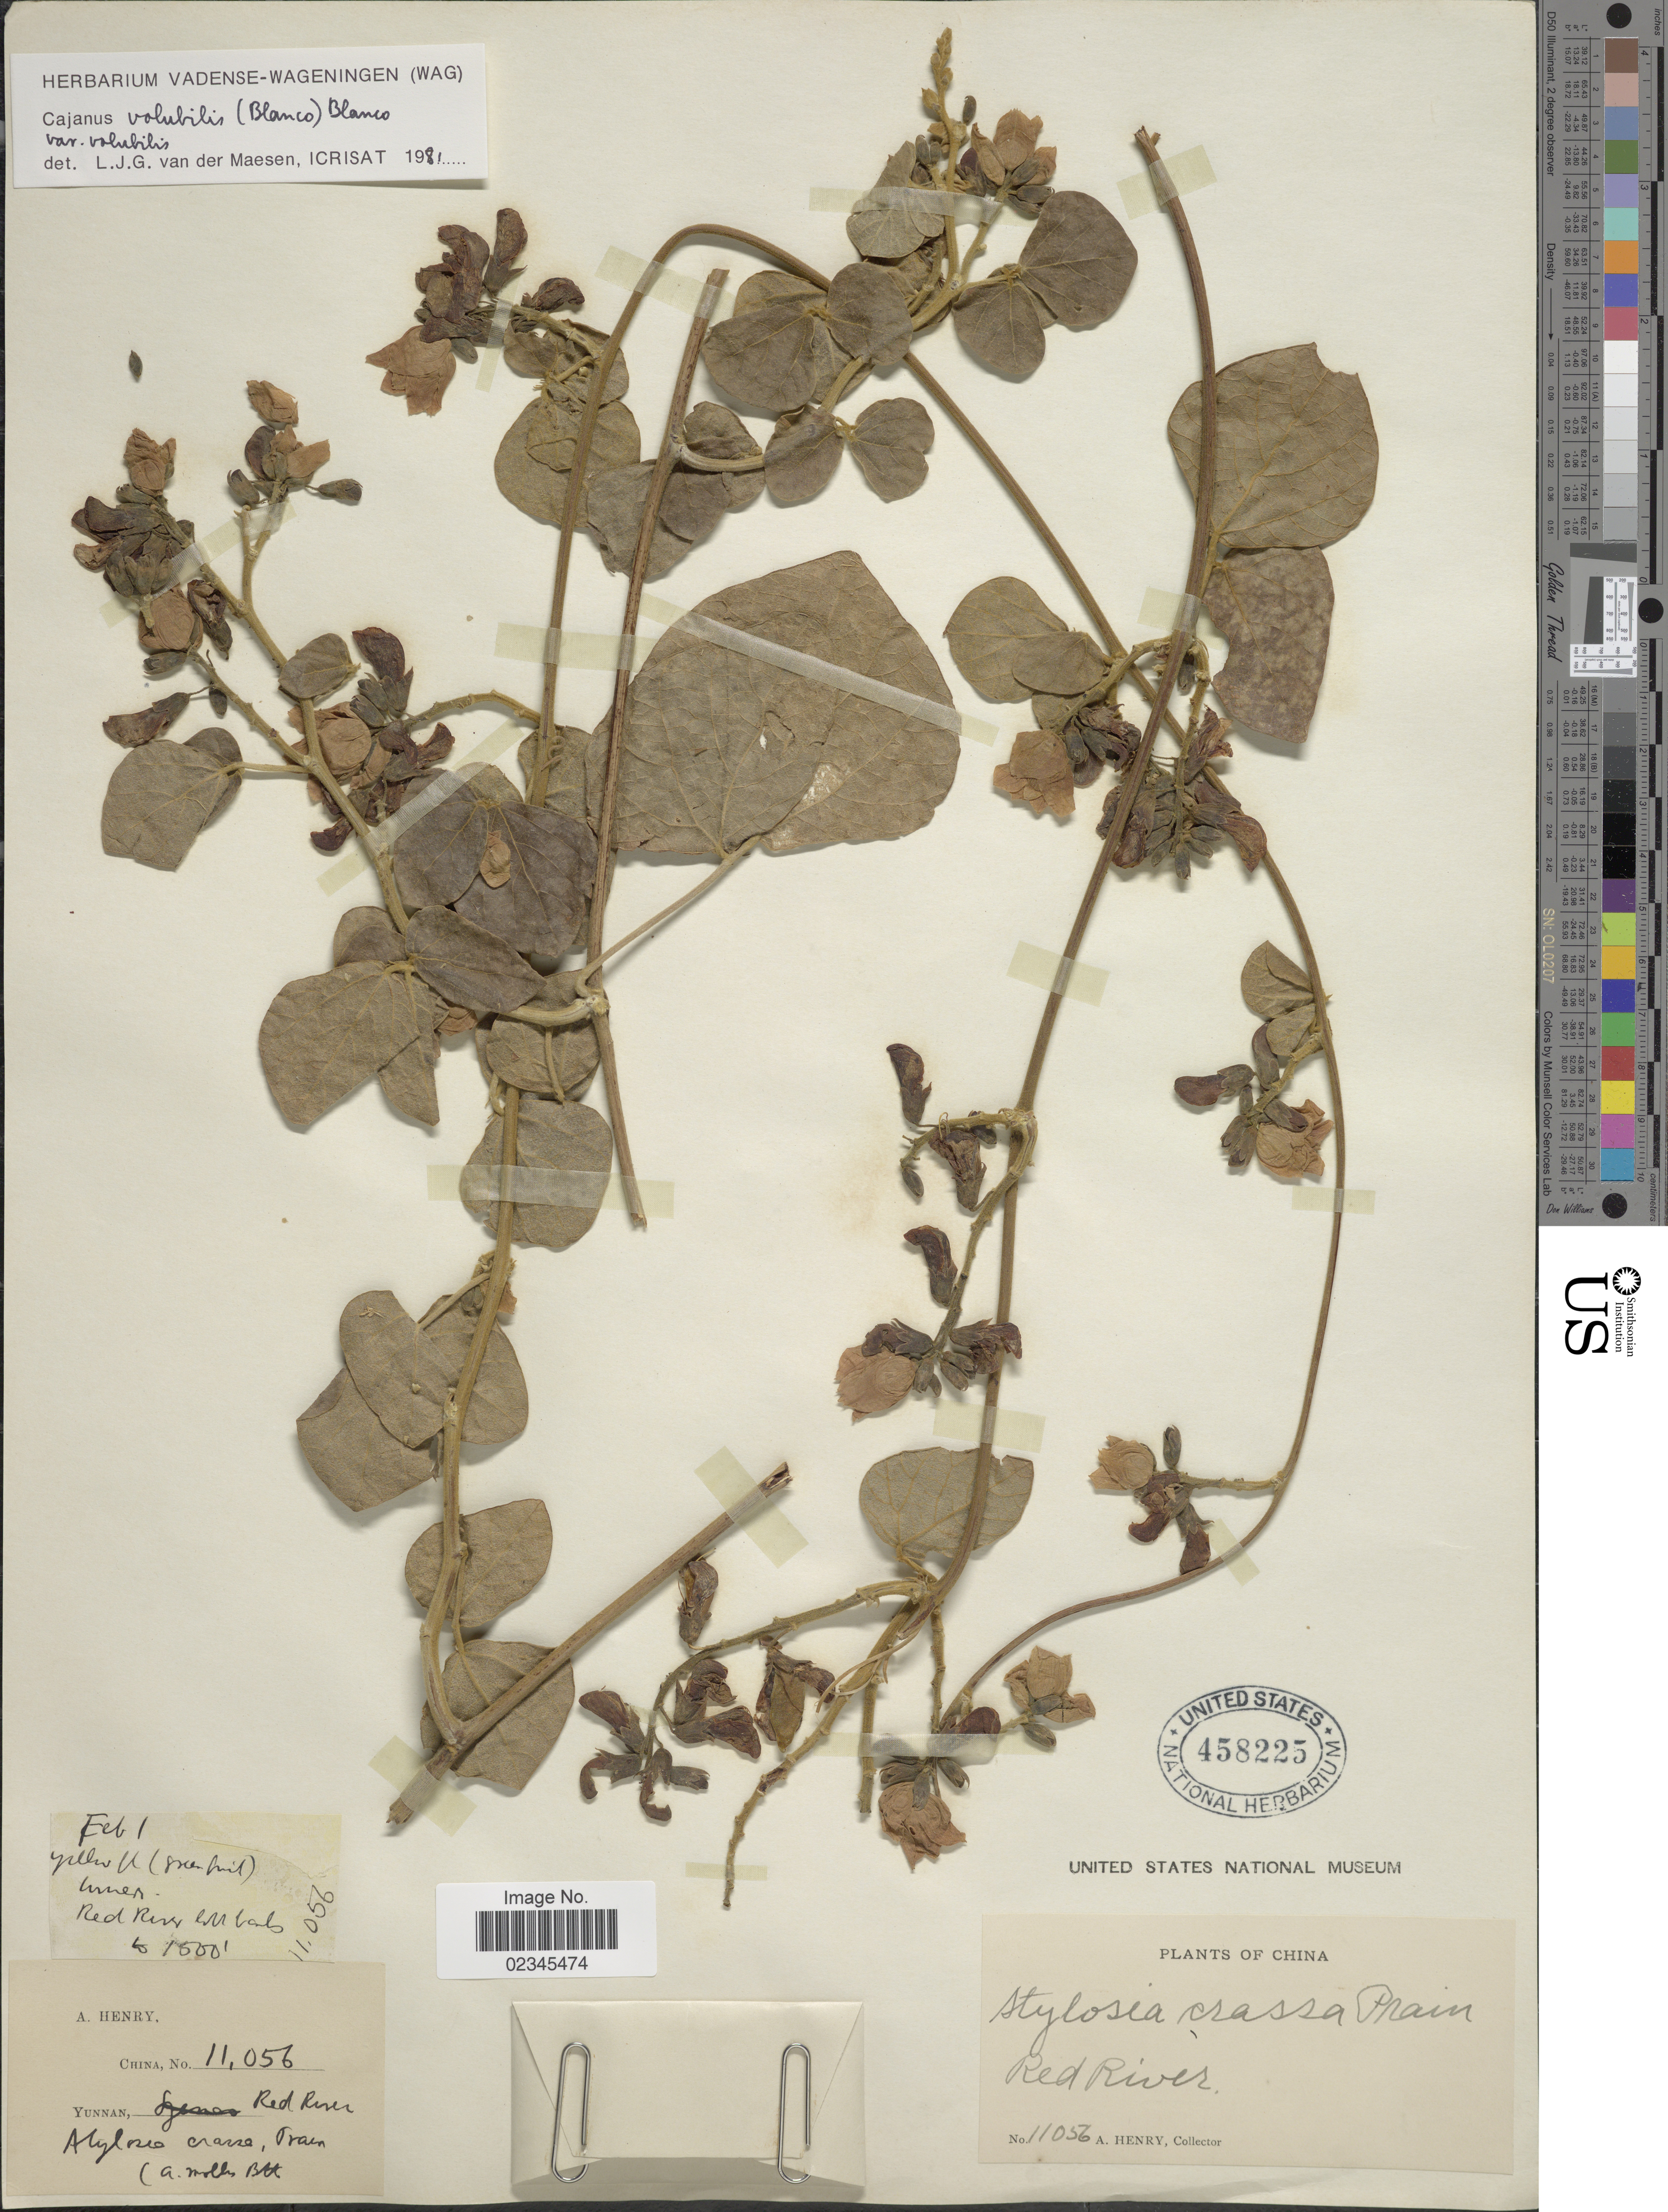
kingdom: Plantae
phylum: Tracheophyta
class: Magnoliopsida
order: Fabales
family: Fabaceae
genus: Cajanus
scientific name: Cajanus volubilis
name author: (Blanco) Blanco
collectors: A. Henry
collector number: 11056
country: China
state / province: Yunnan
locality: Red River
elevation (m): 457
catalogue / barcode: US 458225